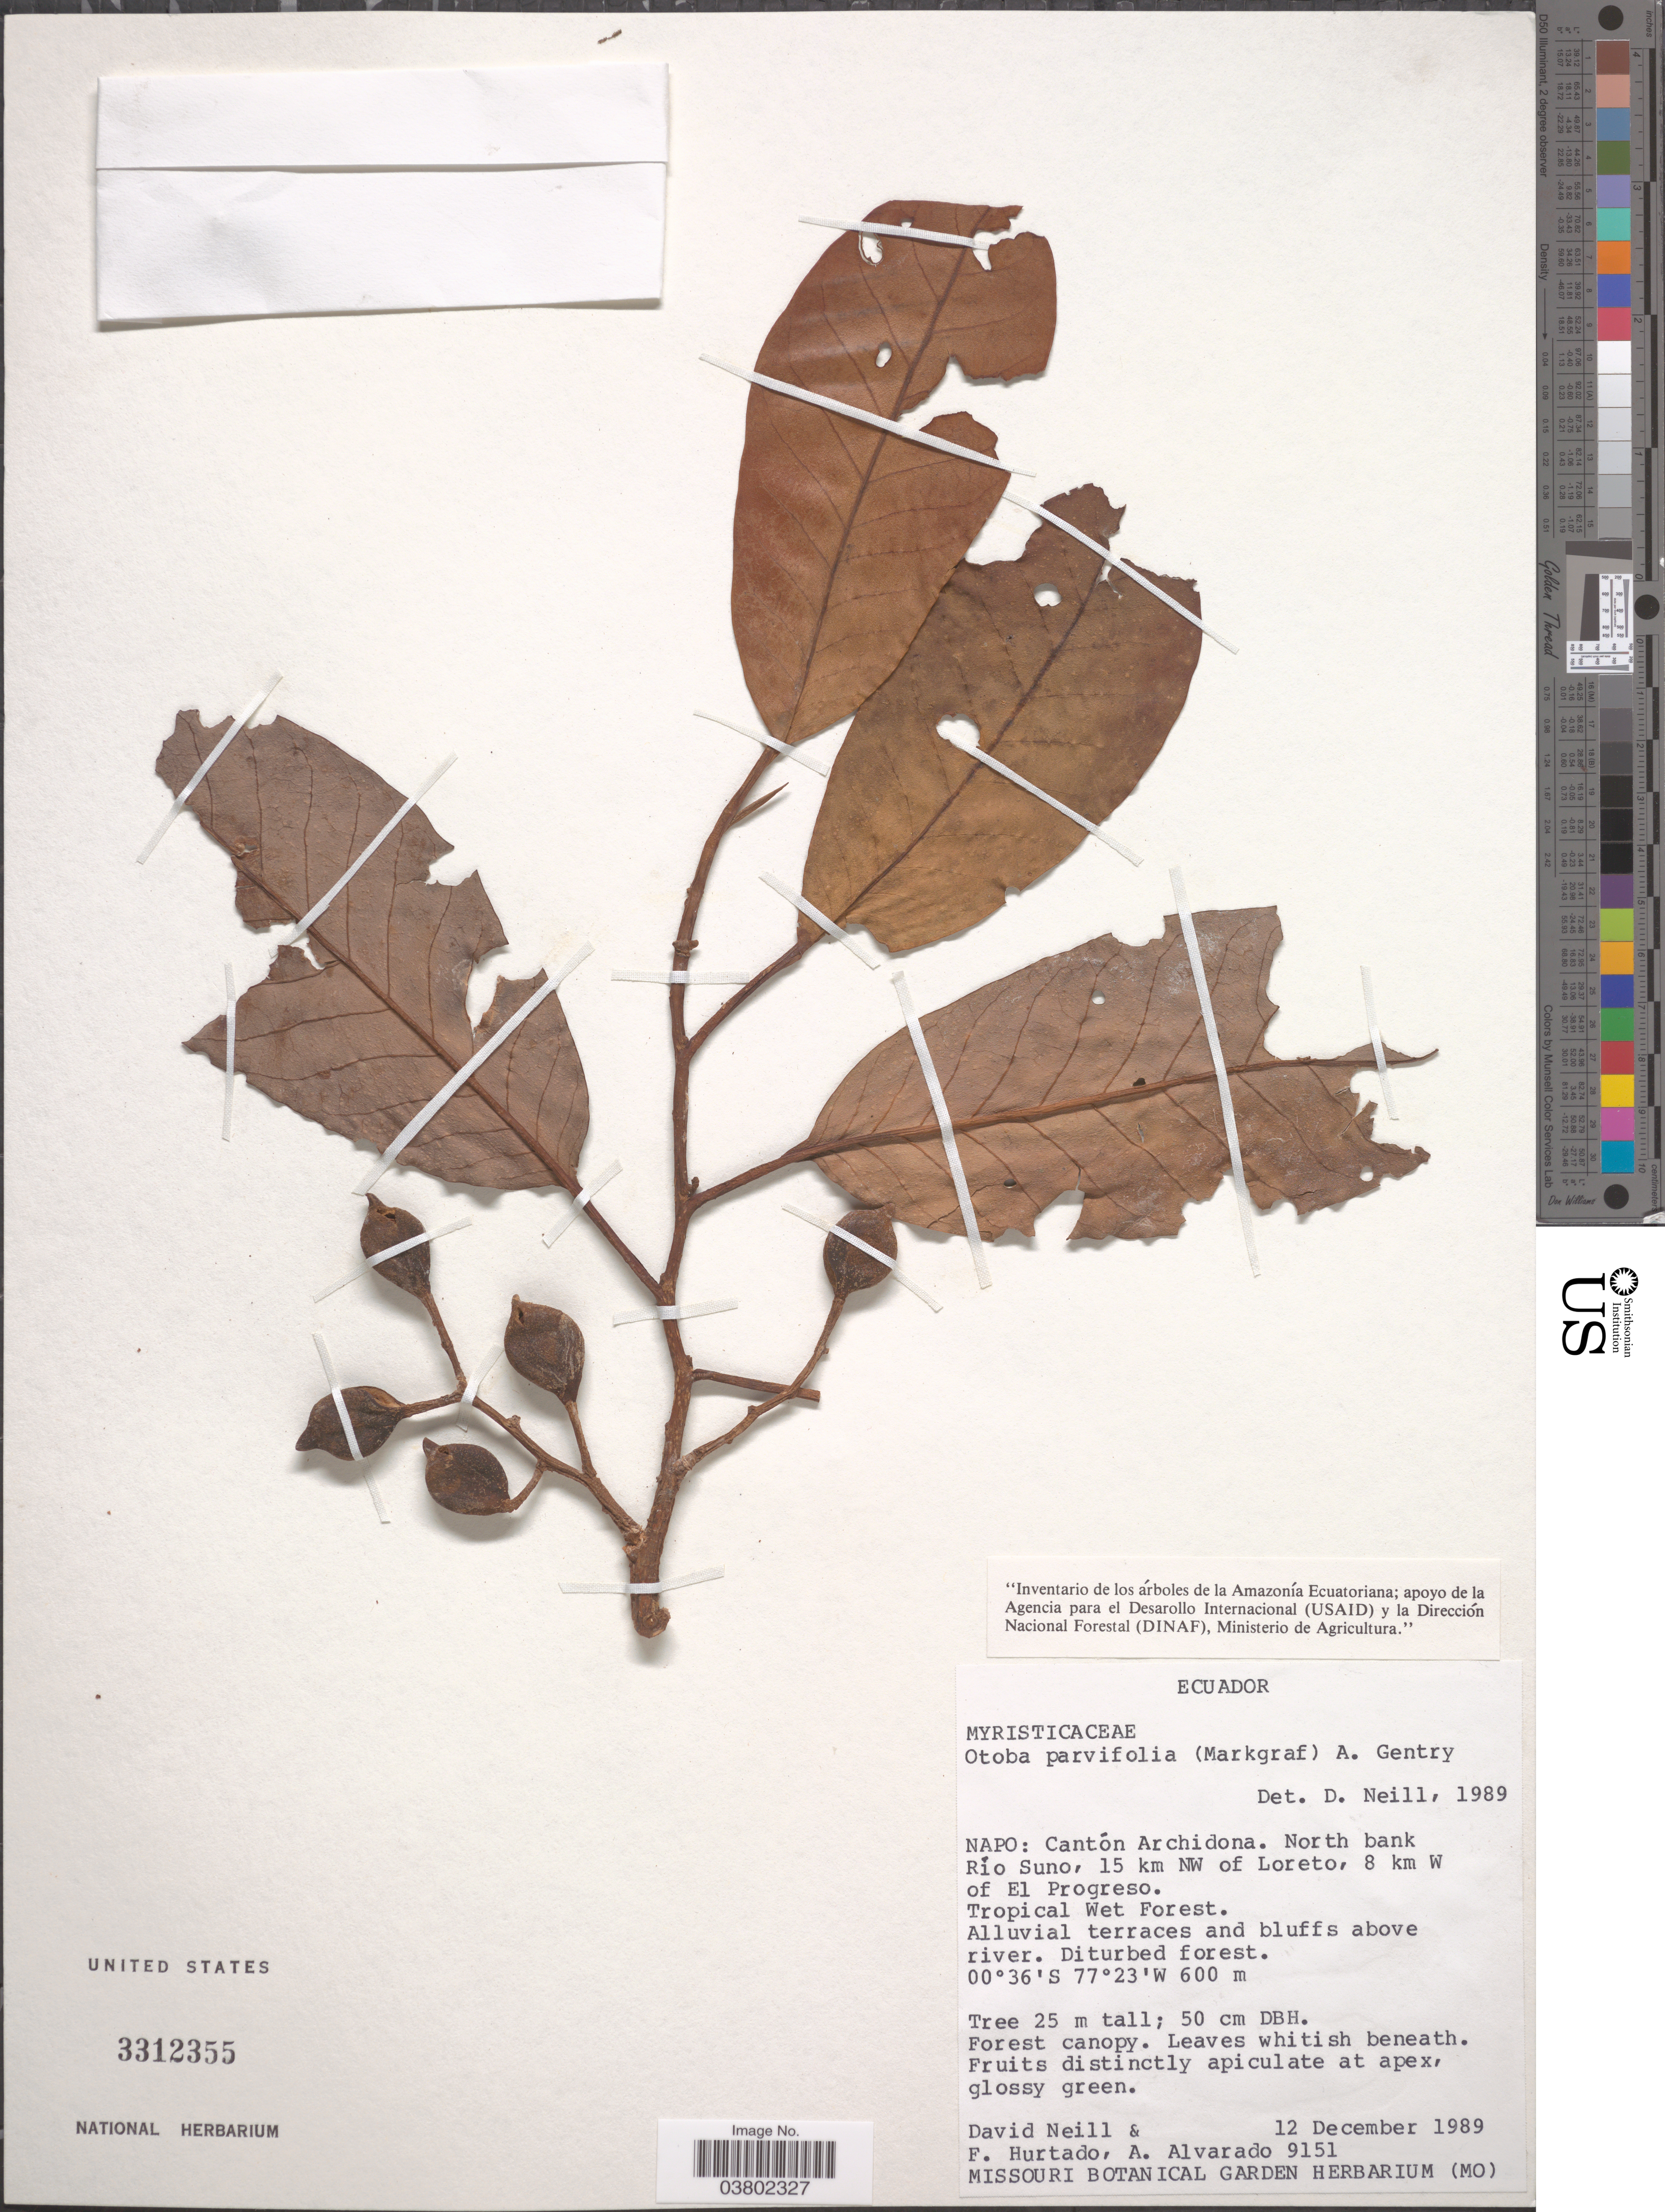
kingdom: Plantae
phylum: Tracheophyta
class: Magnoliopsida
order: Magnoliales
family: Myristicaceae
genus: Otoba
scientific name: Otoba parvifolia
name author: (Markgr.) A.H. Gentry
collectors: D. A. Neill, F. Hurtado & A. Alvarado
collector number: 9151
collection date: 1989-12-12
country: Ecuador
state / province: Napo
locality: Cantón Archidona. North bank Rio Suno, 15 km NW of Loreto, 8 km W of El Progreso. Above river.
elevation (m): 600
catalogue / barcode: US 3312355